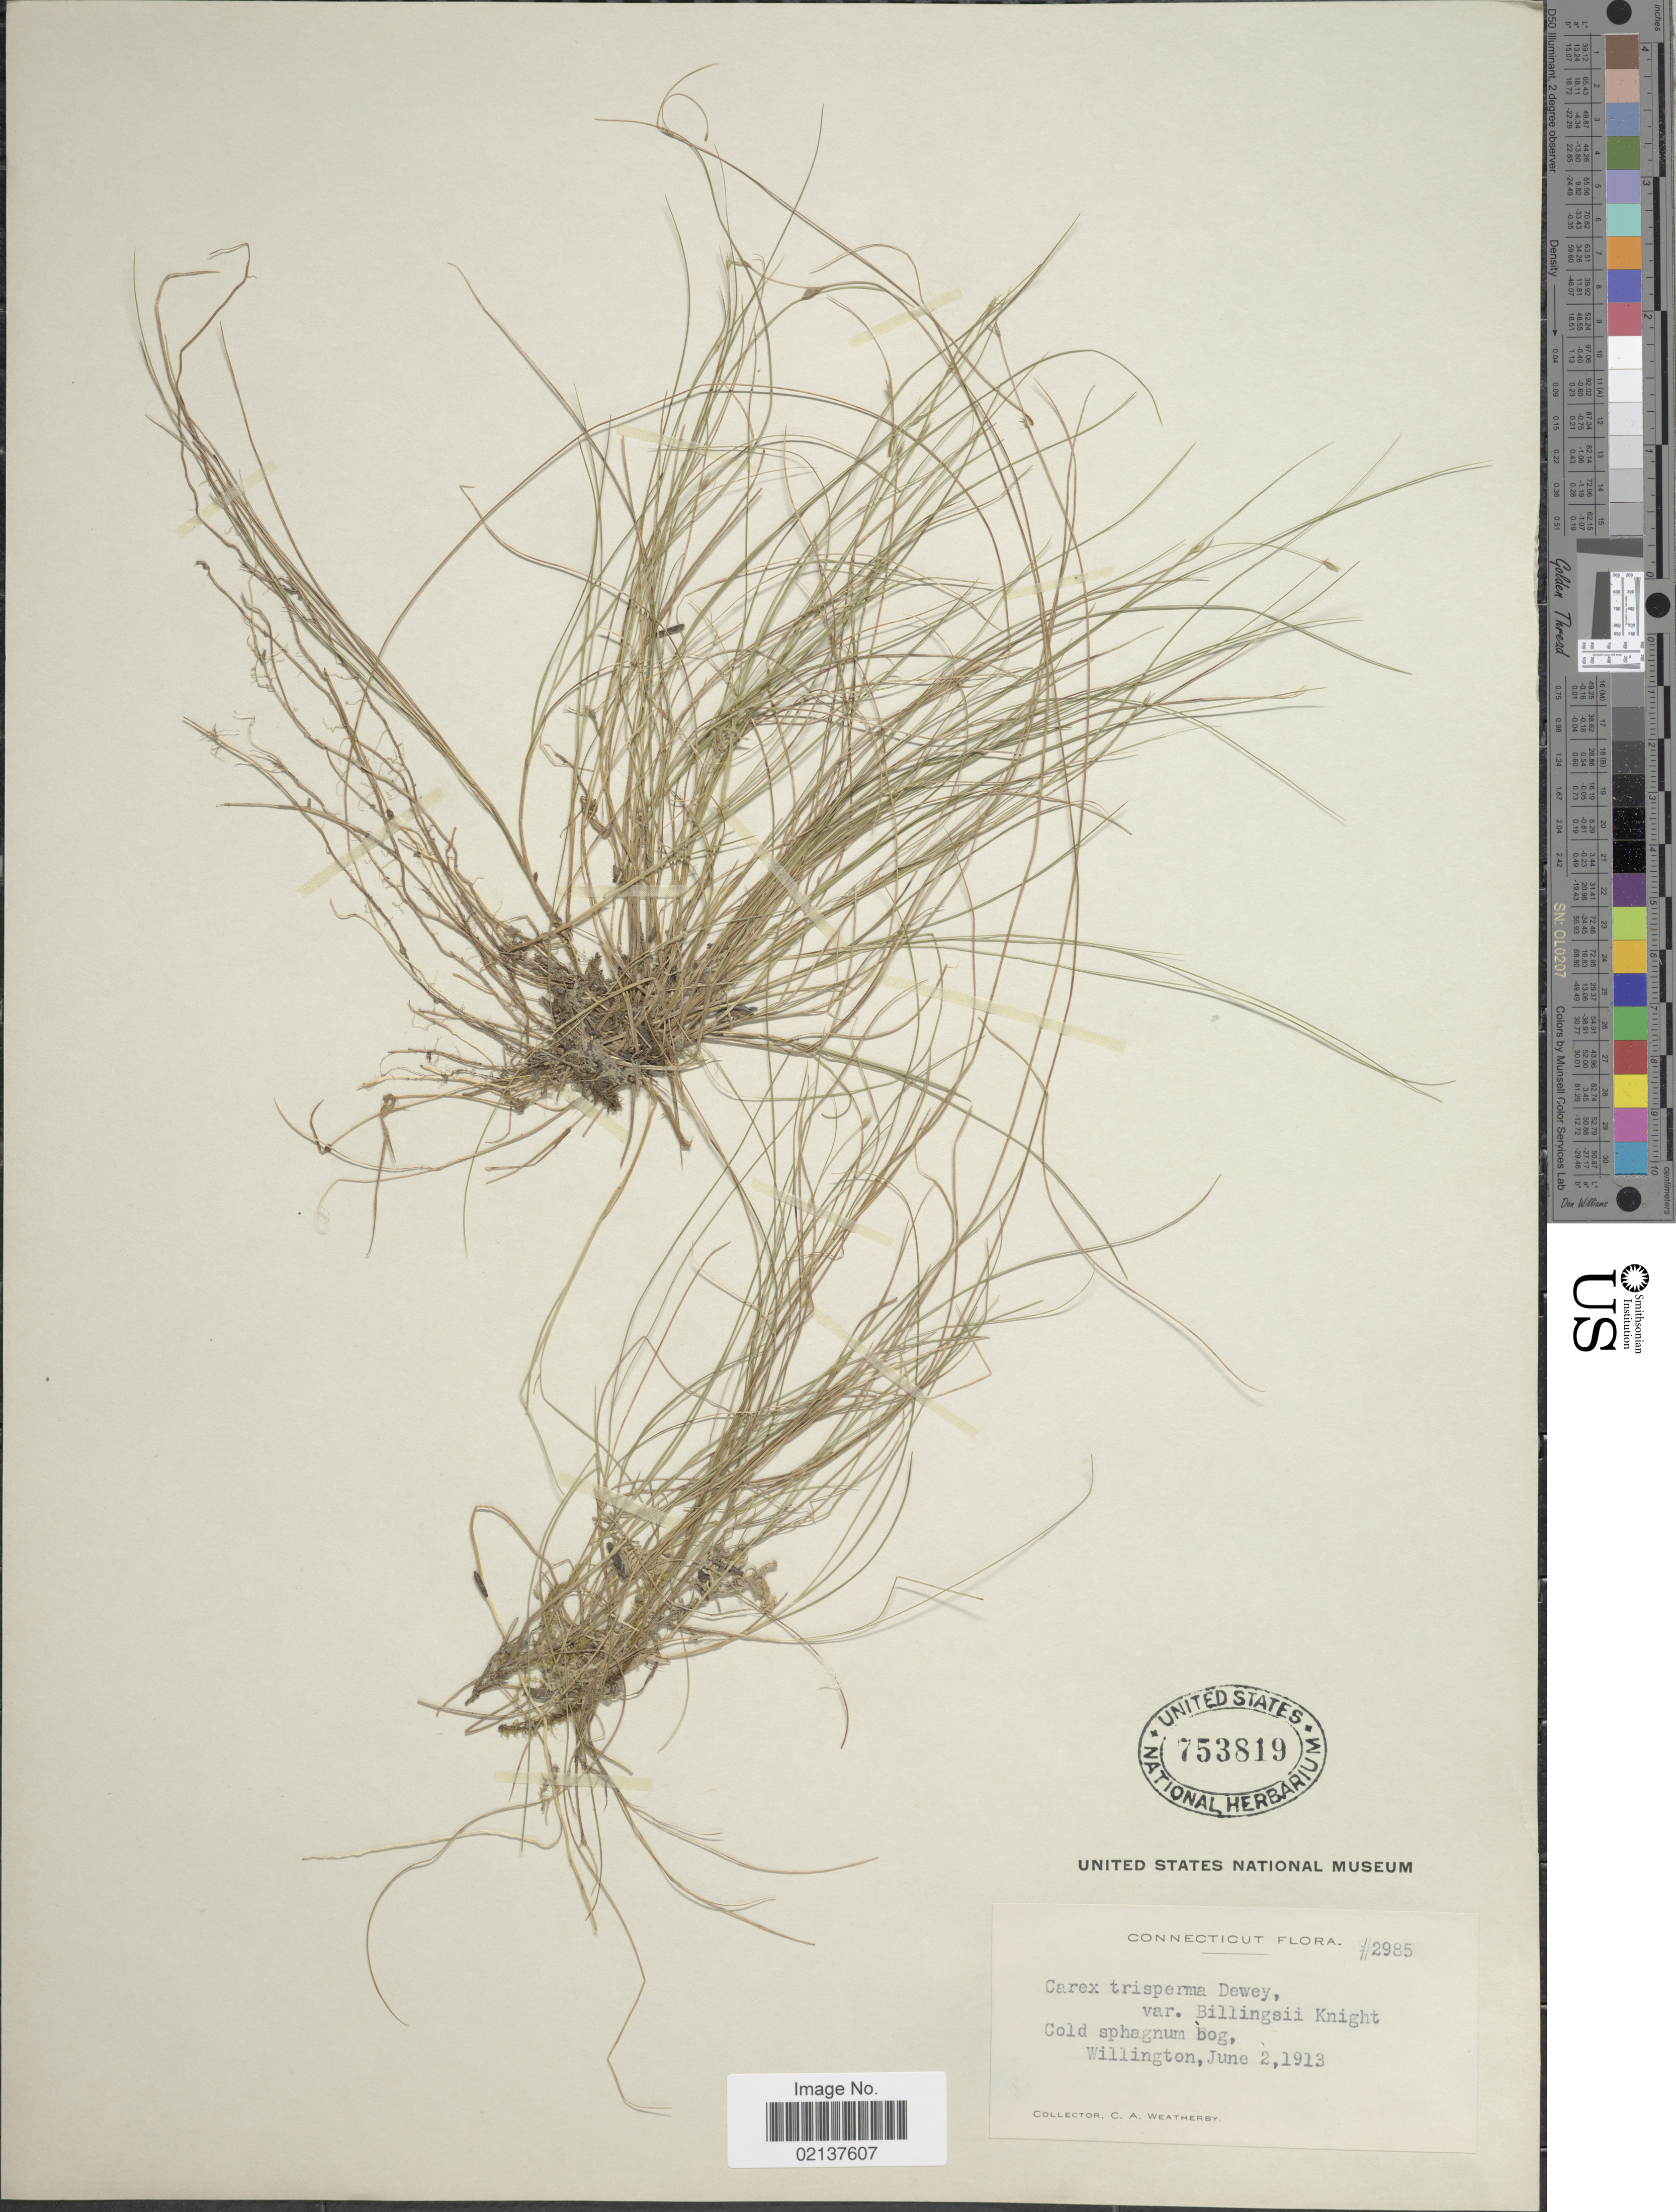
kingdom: Plantae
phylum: Tracheophyta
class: Liliopsida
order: Poales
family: Cyperaceae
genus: Carex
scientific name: Carex trisperma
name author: Dewey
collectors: C. A. Weatherby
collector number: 2985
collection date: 1913-06-02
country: United States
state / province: Connecticut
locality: Willington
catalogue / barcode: US 753819